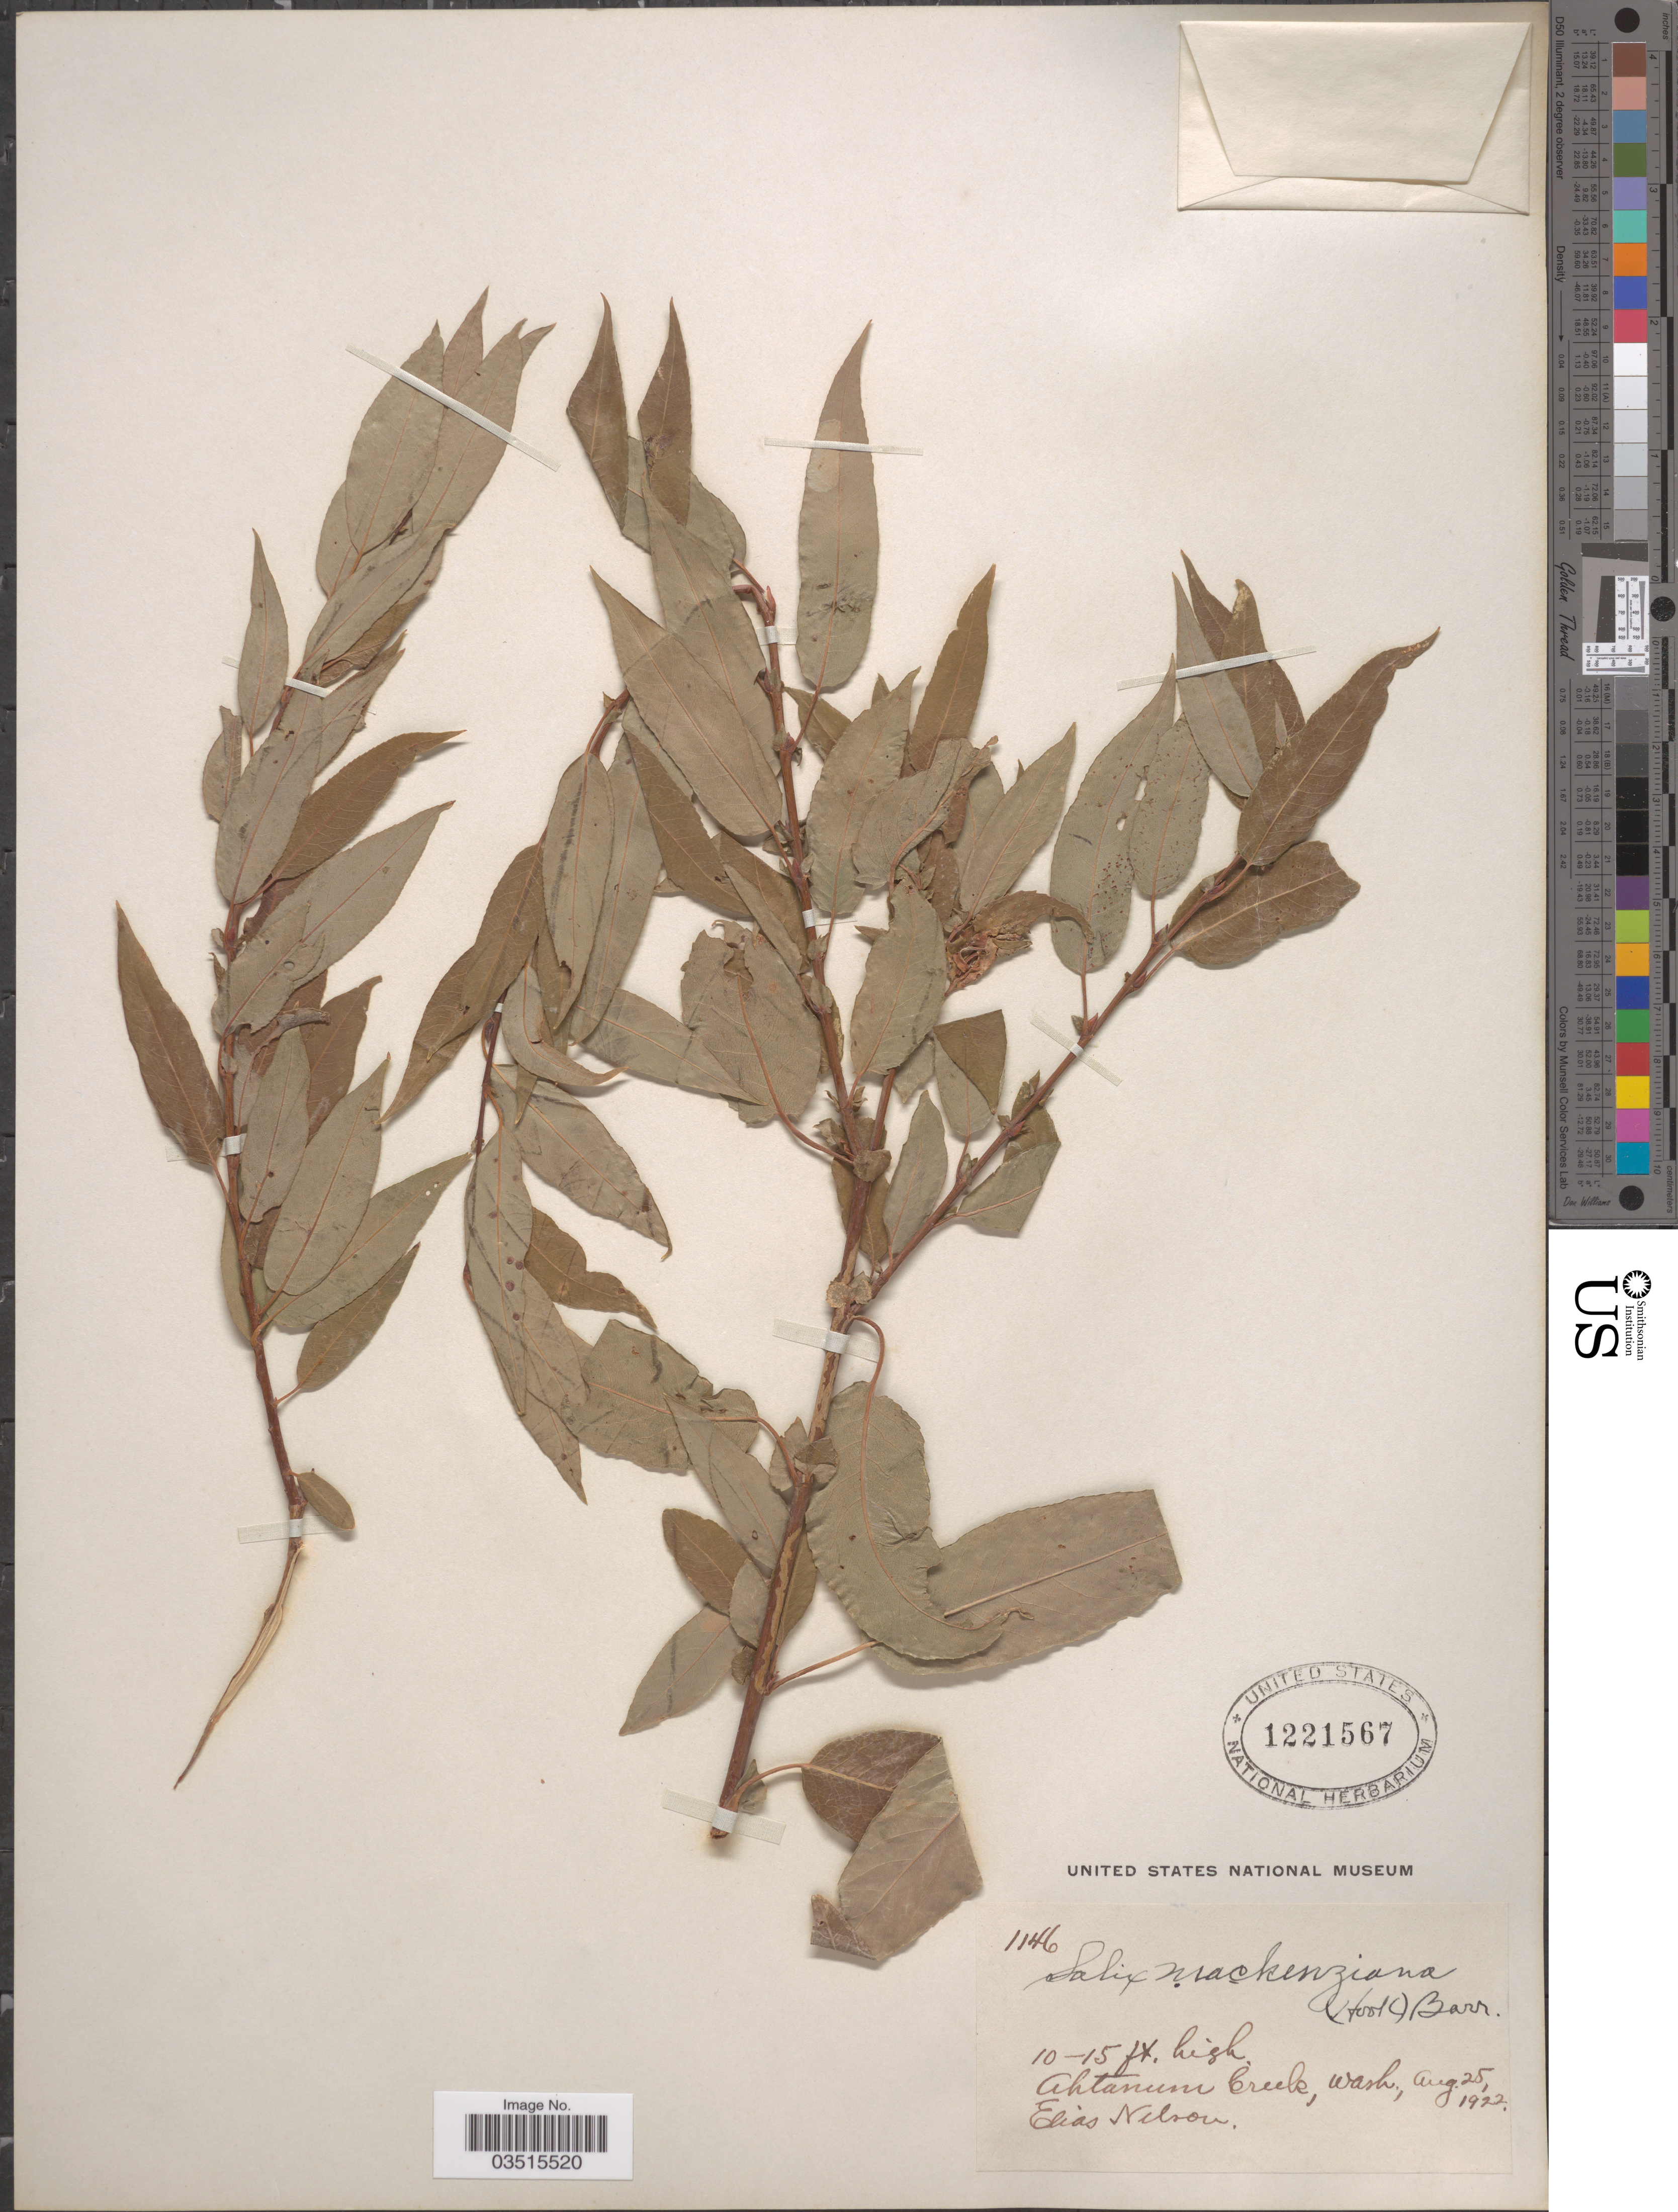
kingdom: Plantae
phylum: Tracheophyta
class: Magnoliopsida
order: Malpighiales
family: Salicaceae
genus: Salix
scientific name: Salix mackenziana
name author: (Hook.) Barratt ex Hook.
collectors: E. Nelson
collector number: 1146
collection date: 1922-08-25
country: United States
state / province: Washington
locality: Ahtanum Creek.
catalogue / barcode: US 1221567